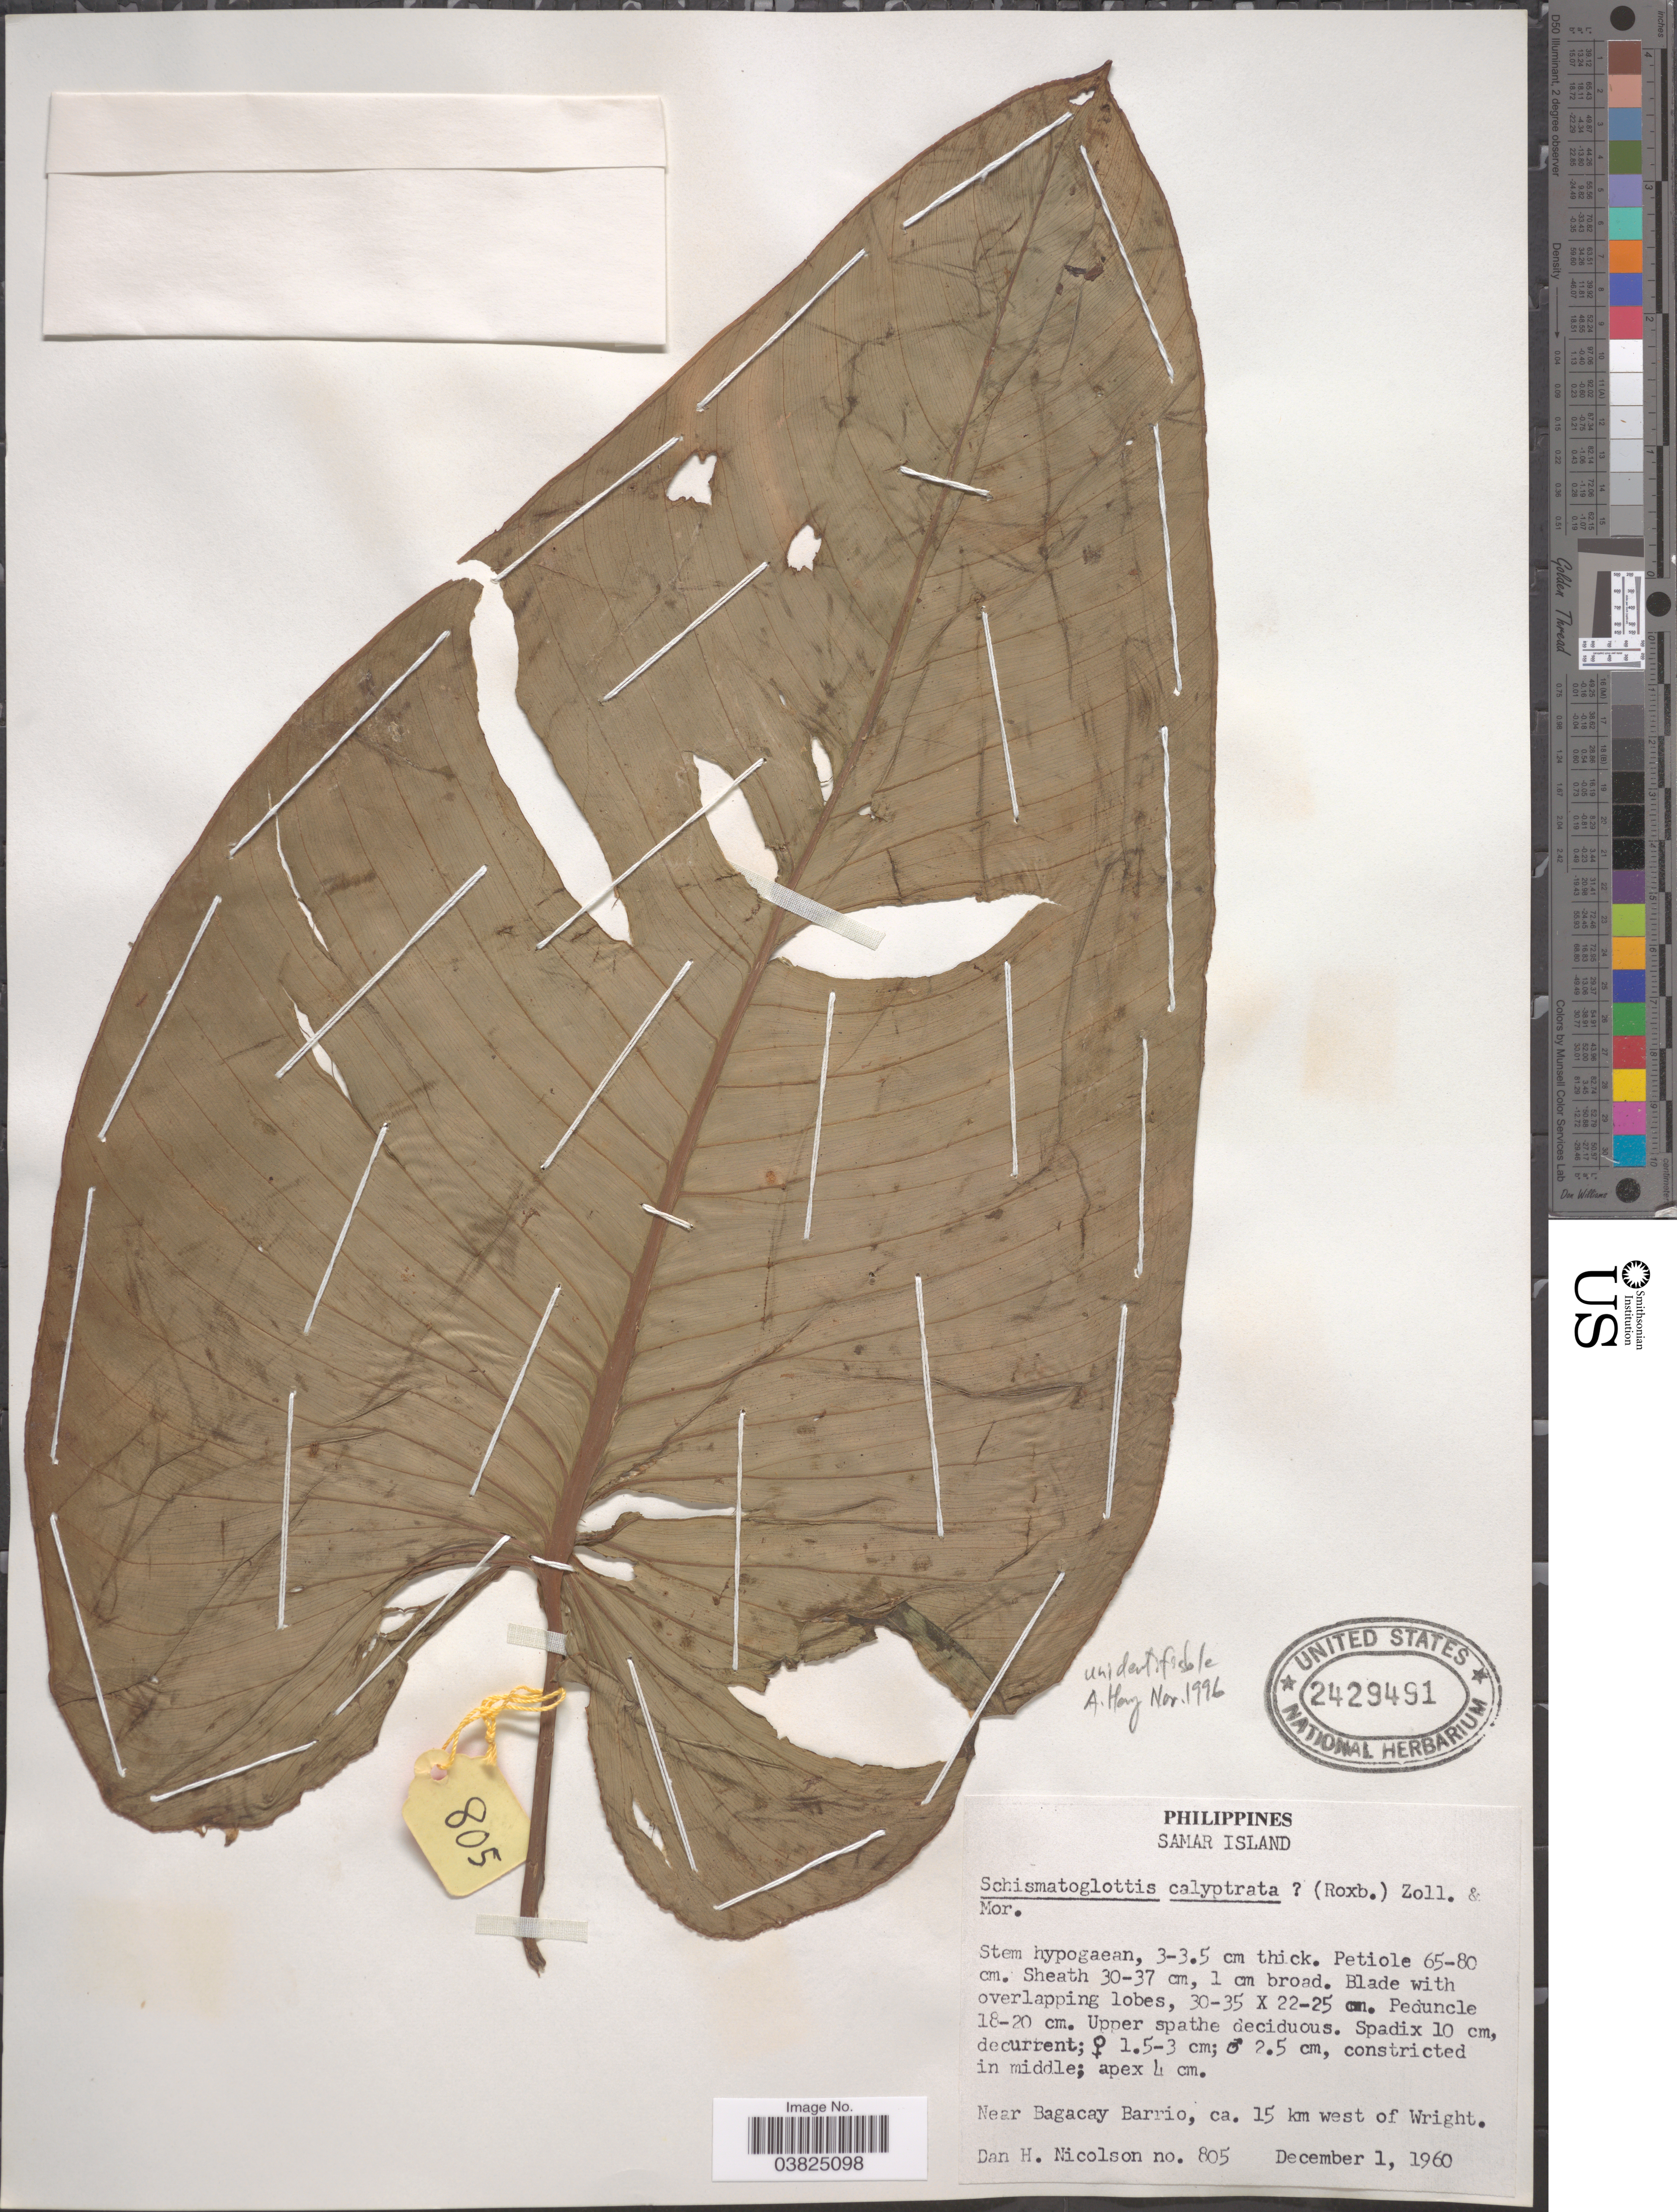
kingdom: Plantae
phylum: Tracheophyta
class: Liliopsida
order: Alismatales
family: Araceae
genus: Schismatoglottis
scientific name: Schismatoglottis sp.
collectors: D. H. Nicolson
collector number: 805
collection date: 1960-12-01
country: Philippines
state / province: Eastern Visayas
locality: Samar Island. Near Bagacay Barrio, ca. 15 km west of Wright.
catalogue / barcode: US 2429491